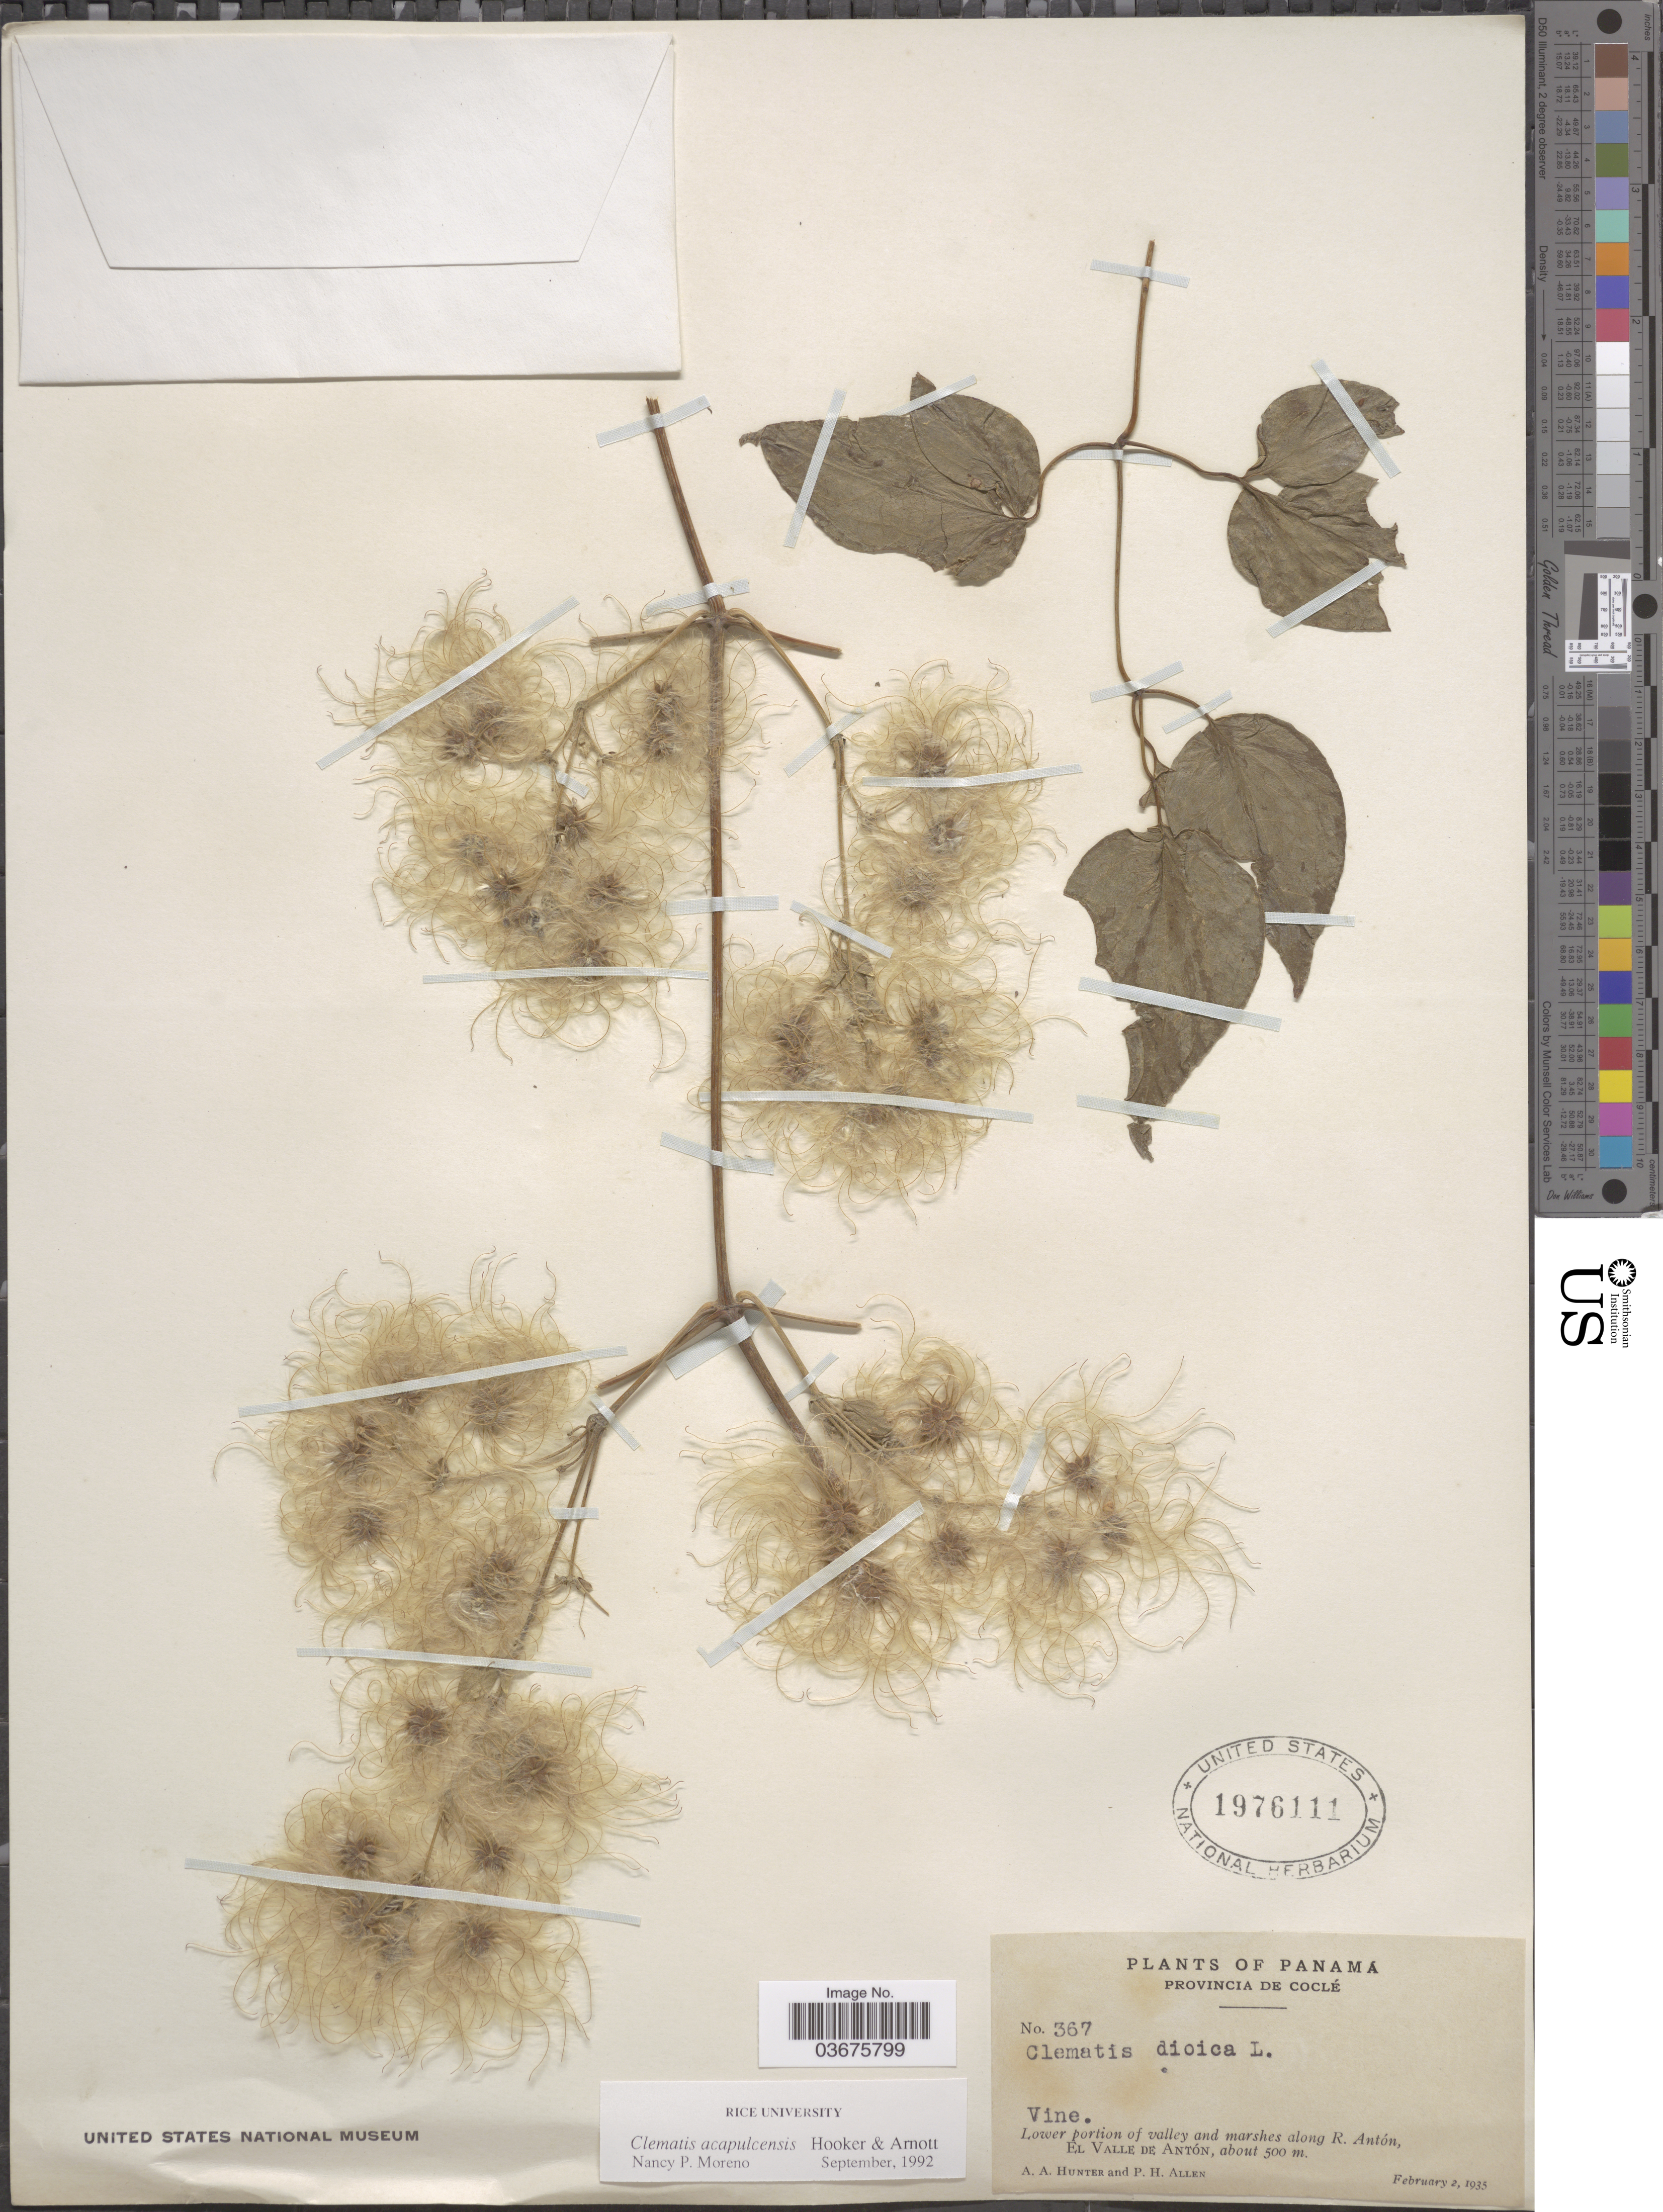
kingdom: Plantae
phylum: Tracheophyta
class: Magnoliopsida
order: Ranunculales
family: Ranunculaceae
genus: Clematis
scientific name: Clematis acapulcensis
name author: Hook. & Arn.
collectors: A. Hunter & P. H. Allen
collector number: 367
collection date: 1935-02-02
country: Panama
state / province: Cocle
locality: Lower portion of valley and marshes along R. Antón, El Valle de Antón.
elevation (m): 500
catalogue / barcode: US 1976111